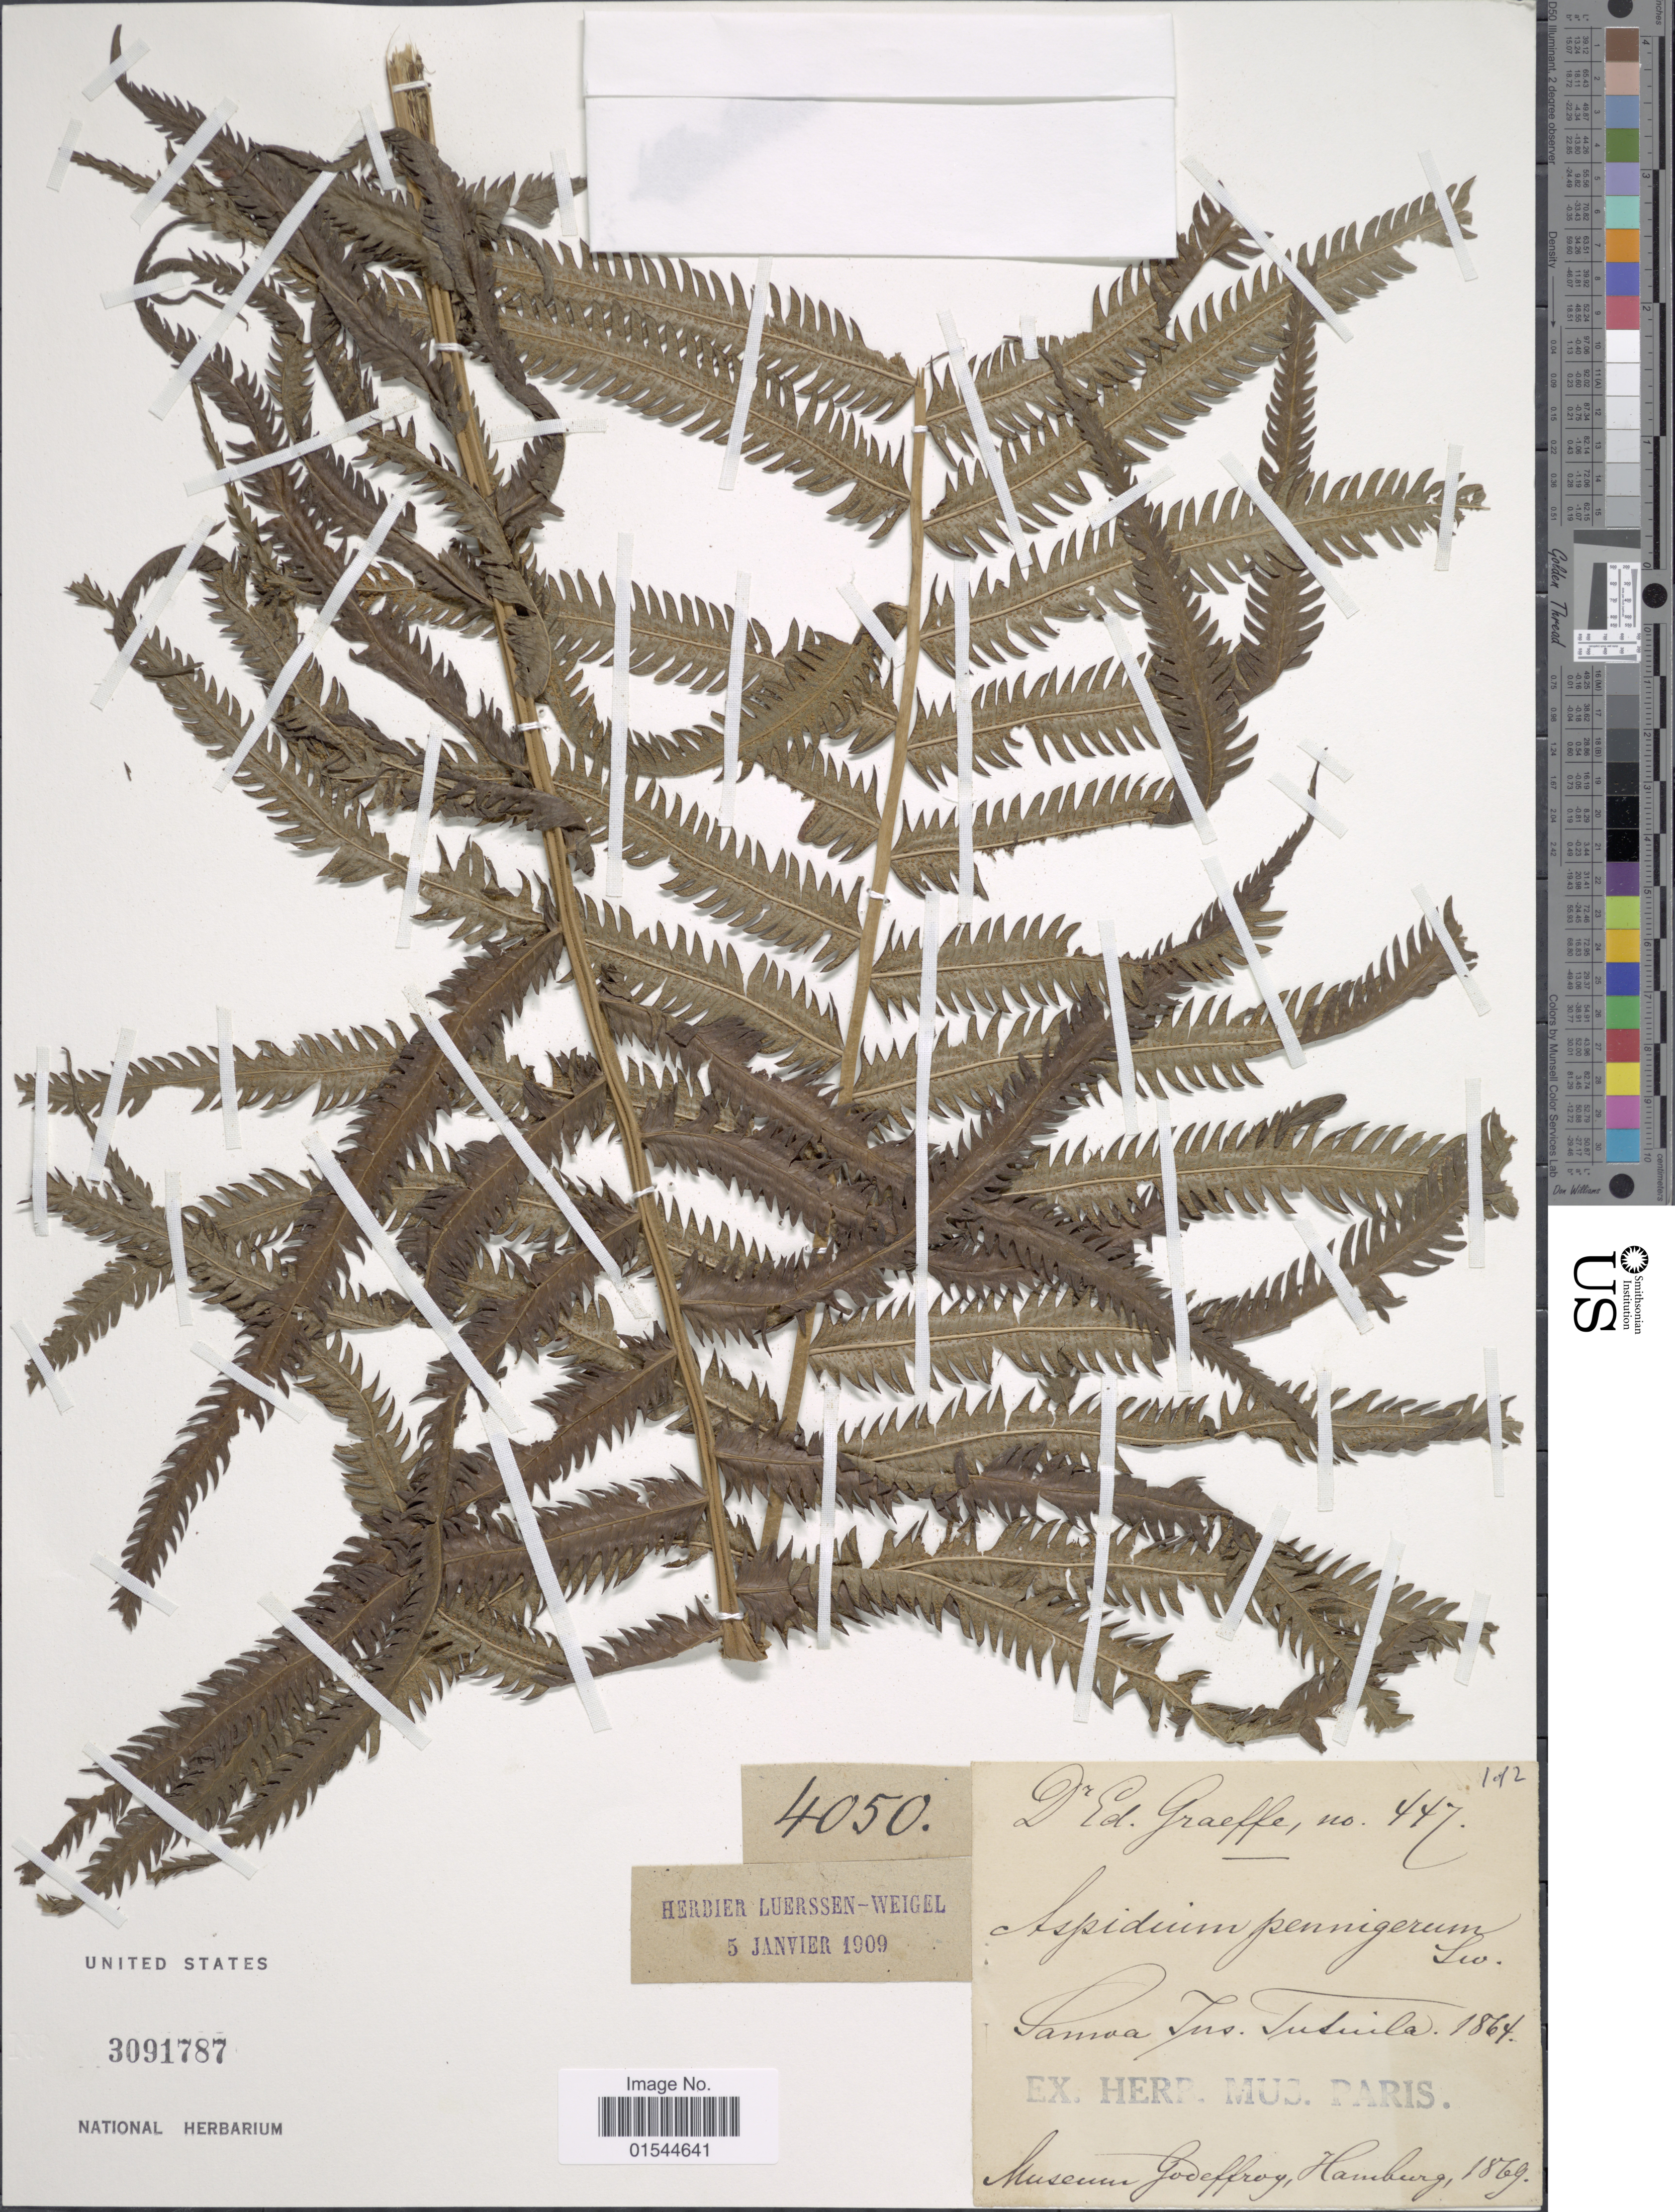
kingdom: Plantae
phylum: Tracheophyta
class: Polypodiopsida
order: Polypodiales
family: Thelypteridaceae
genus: Pneumatopteris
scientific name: Pneumatopteris pennigera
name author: (G. Forst.) Holttum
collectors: E. Graeffe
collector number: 447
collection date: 1864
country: American Samoa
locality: Samoa Ins. Tutuila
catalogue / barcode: US 3091787